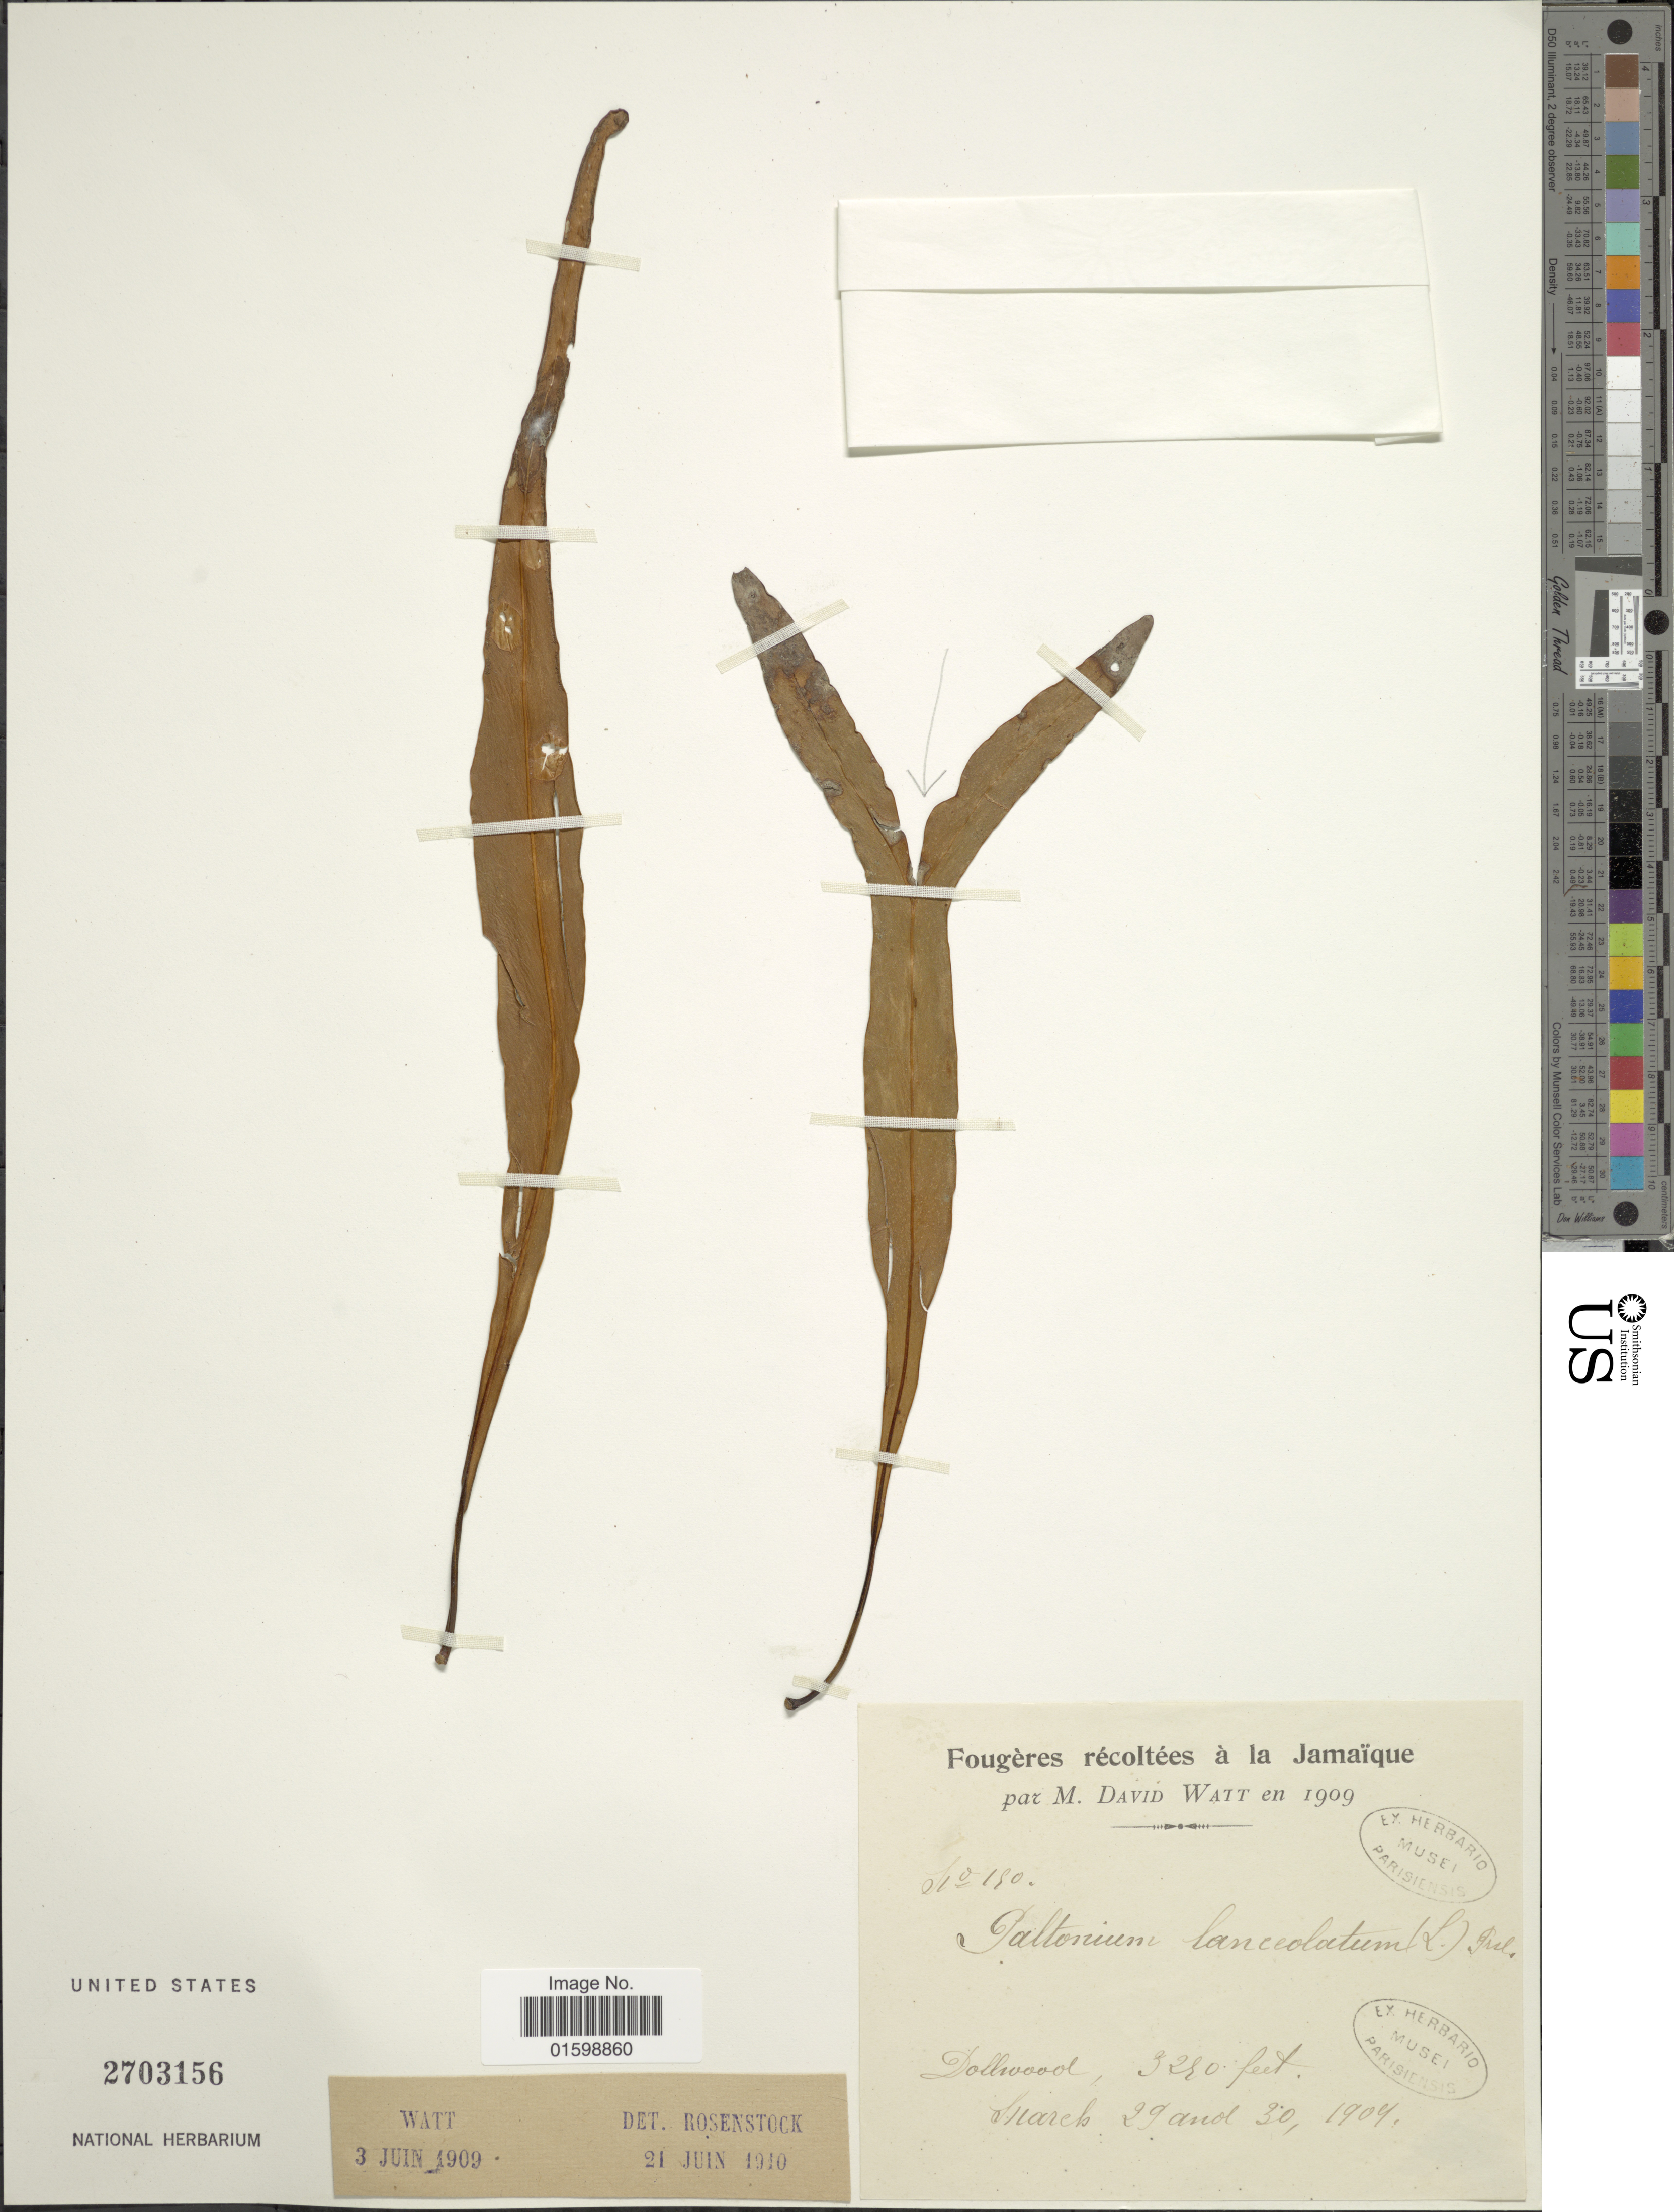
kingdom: Plantae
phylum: Tracheophyta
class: Polypodiopsida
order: Polypodiales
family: Polypodiaceae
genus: Pleopeltis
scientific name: Pleopeltis marginata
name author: A.R. Sm. & Tejero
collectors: M. Watt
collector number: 190*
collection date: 1904-03-29/1909-03-30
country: Jamaica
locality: Dollwood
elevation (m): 1000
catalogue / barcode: US 2703156